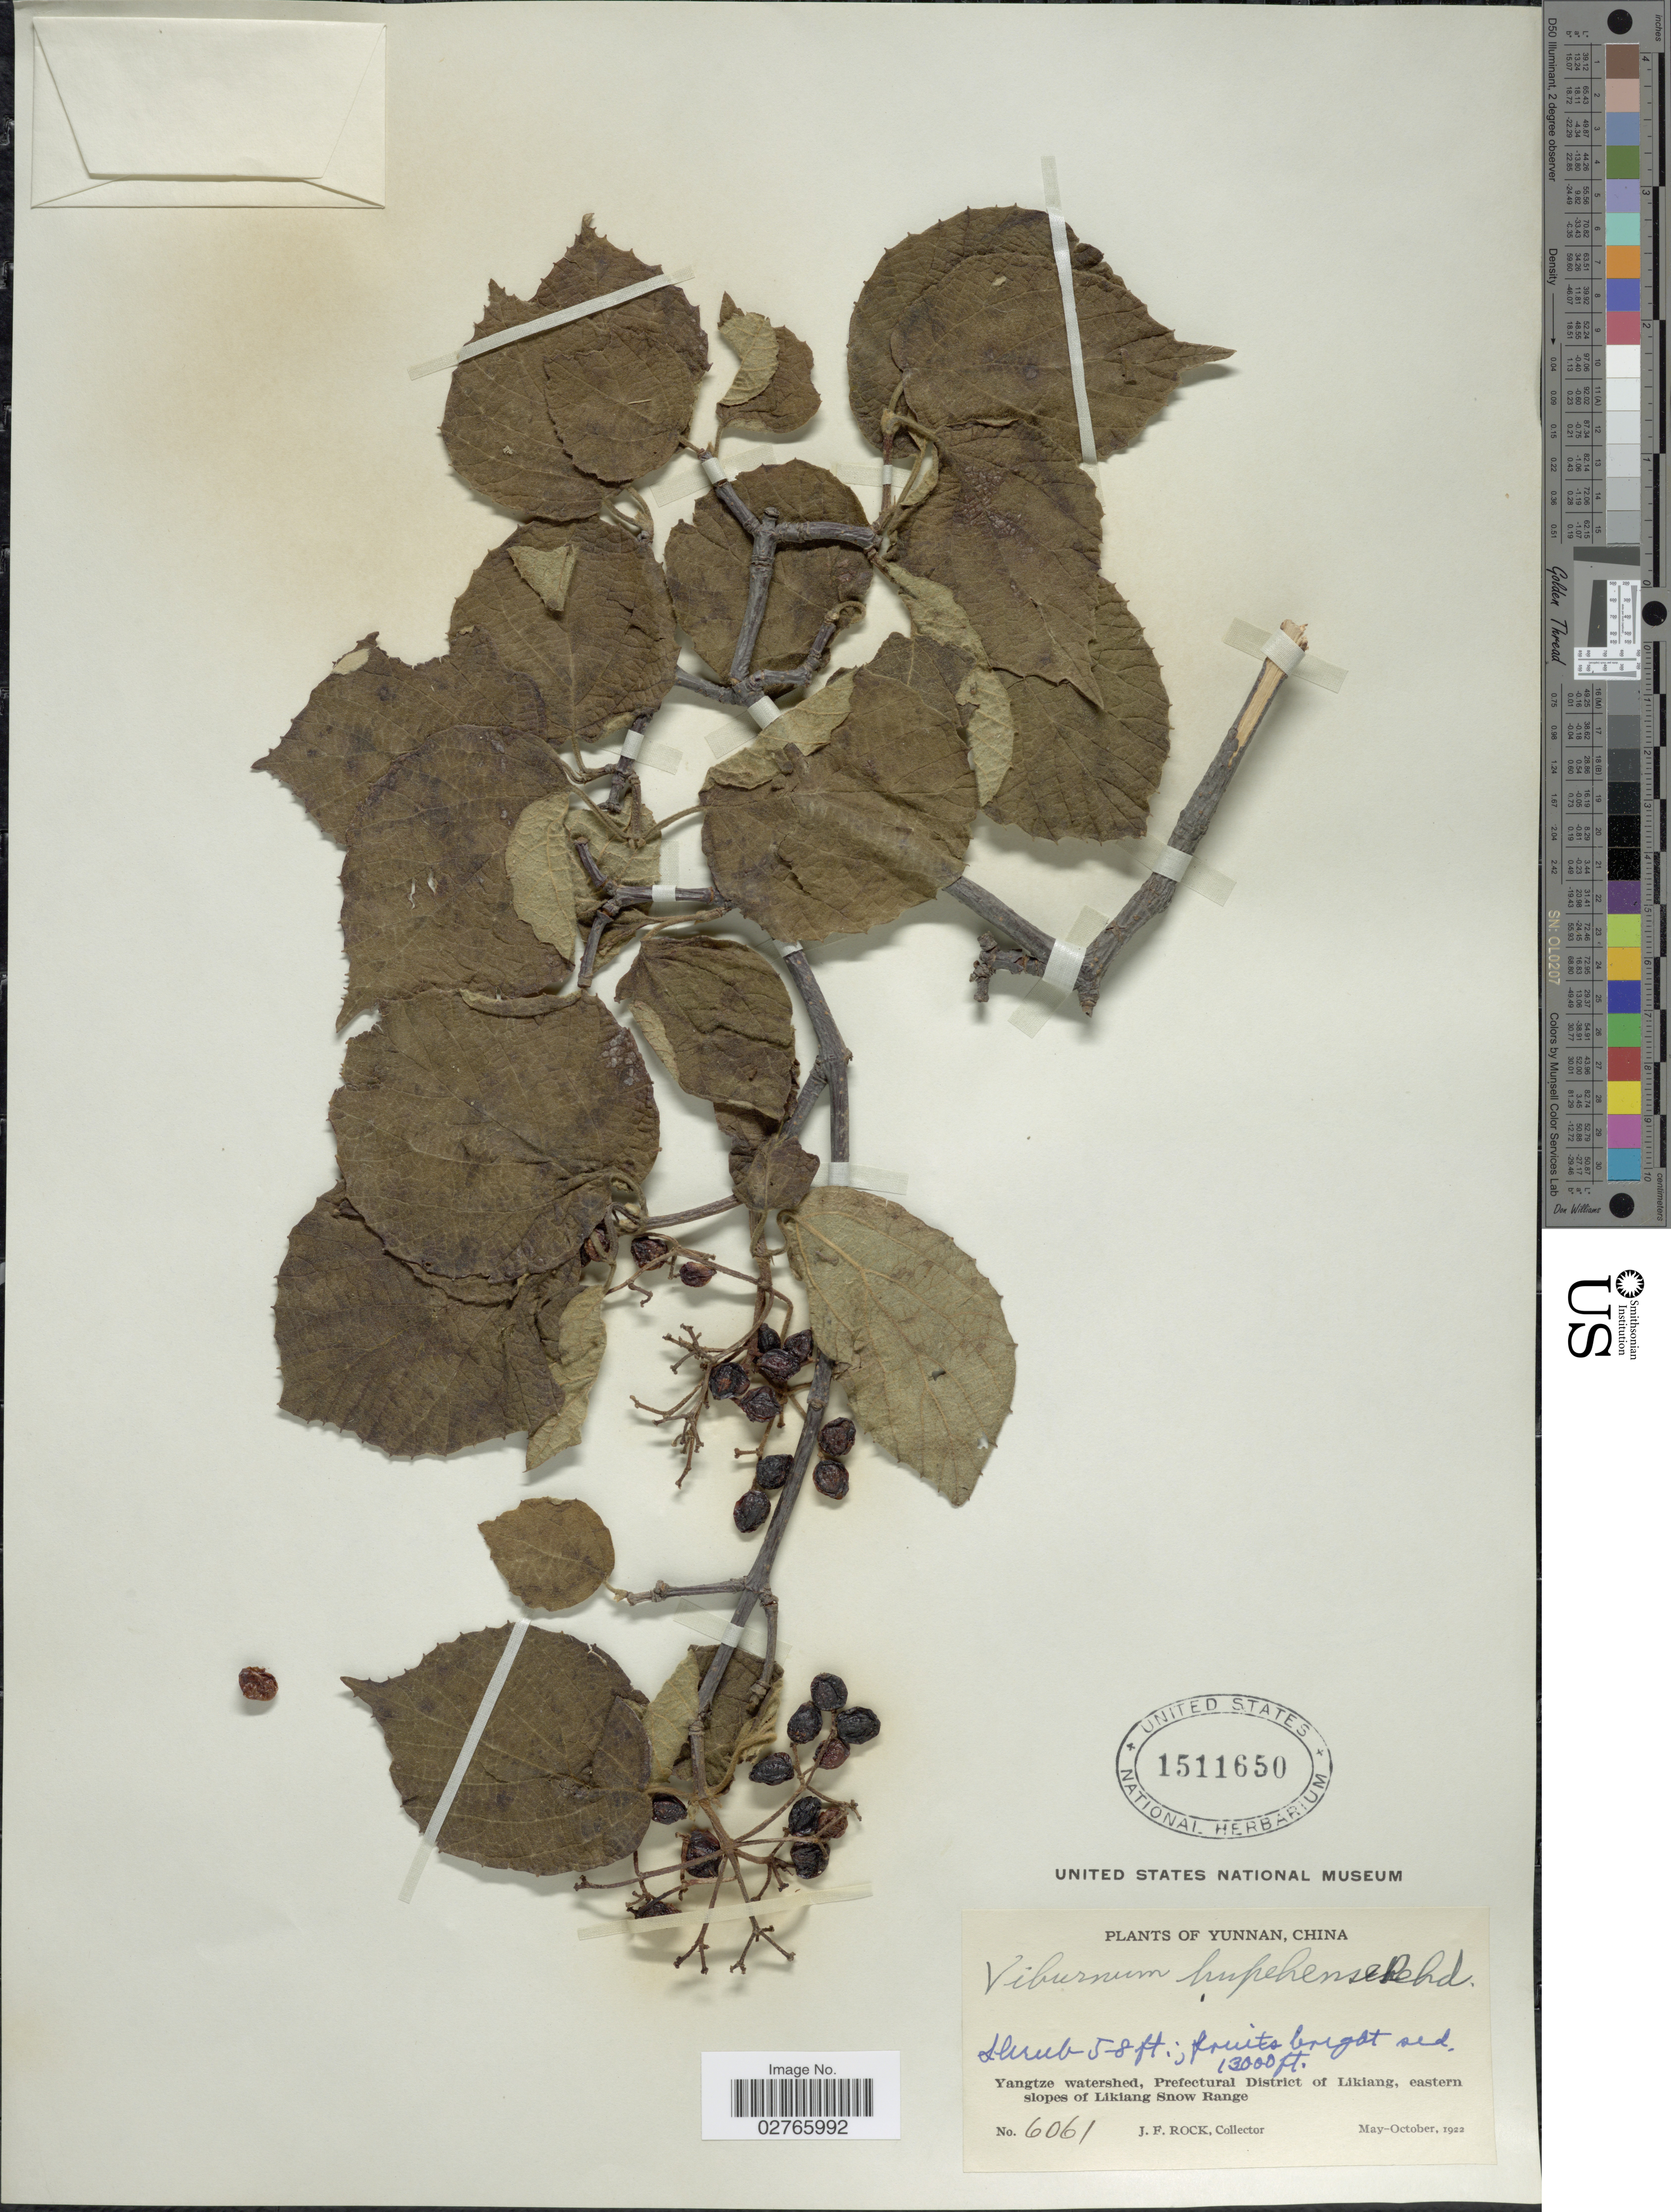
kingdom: Plantae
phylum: Tracheophyta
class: Magnoliopsida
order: Dipsacales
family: Viburnaceae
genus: Viburnum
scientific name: Viburnum hupehense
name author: Rehder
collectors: J. Rock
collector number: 6061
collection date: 1922-05/1922-10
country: China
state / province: Yunnan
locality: Yangtze watershed, Prefectural District of Likiang, eastern slopes of Likiang Snow Range.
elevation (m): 3962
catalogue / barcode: US 1511650